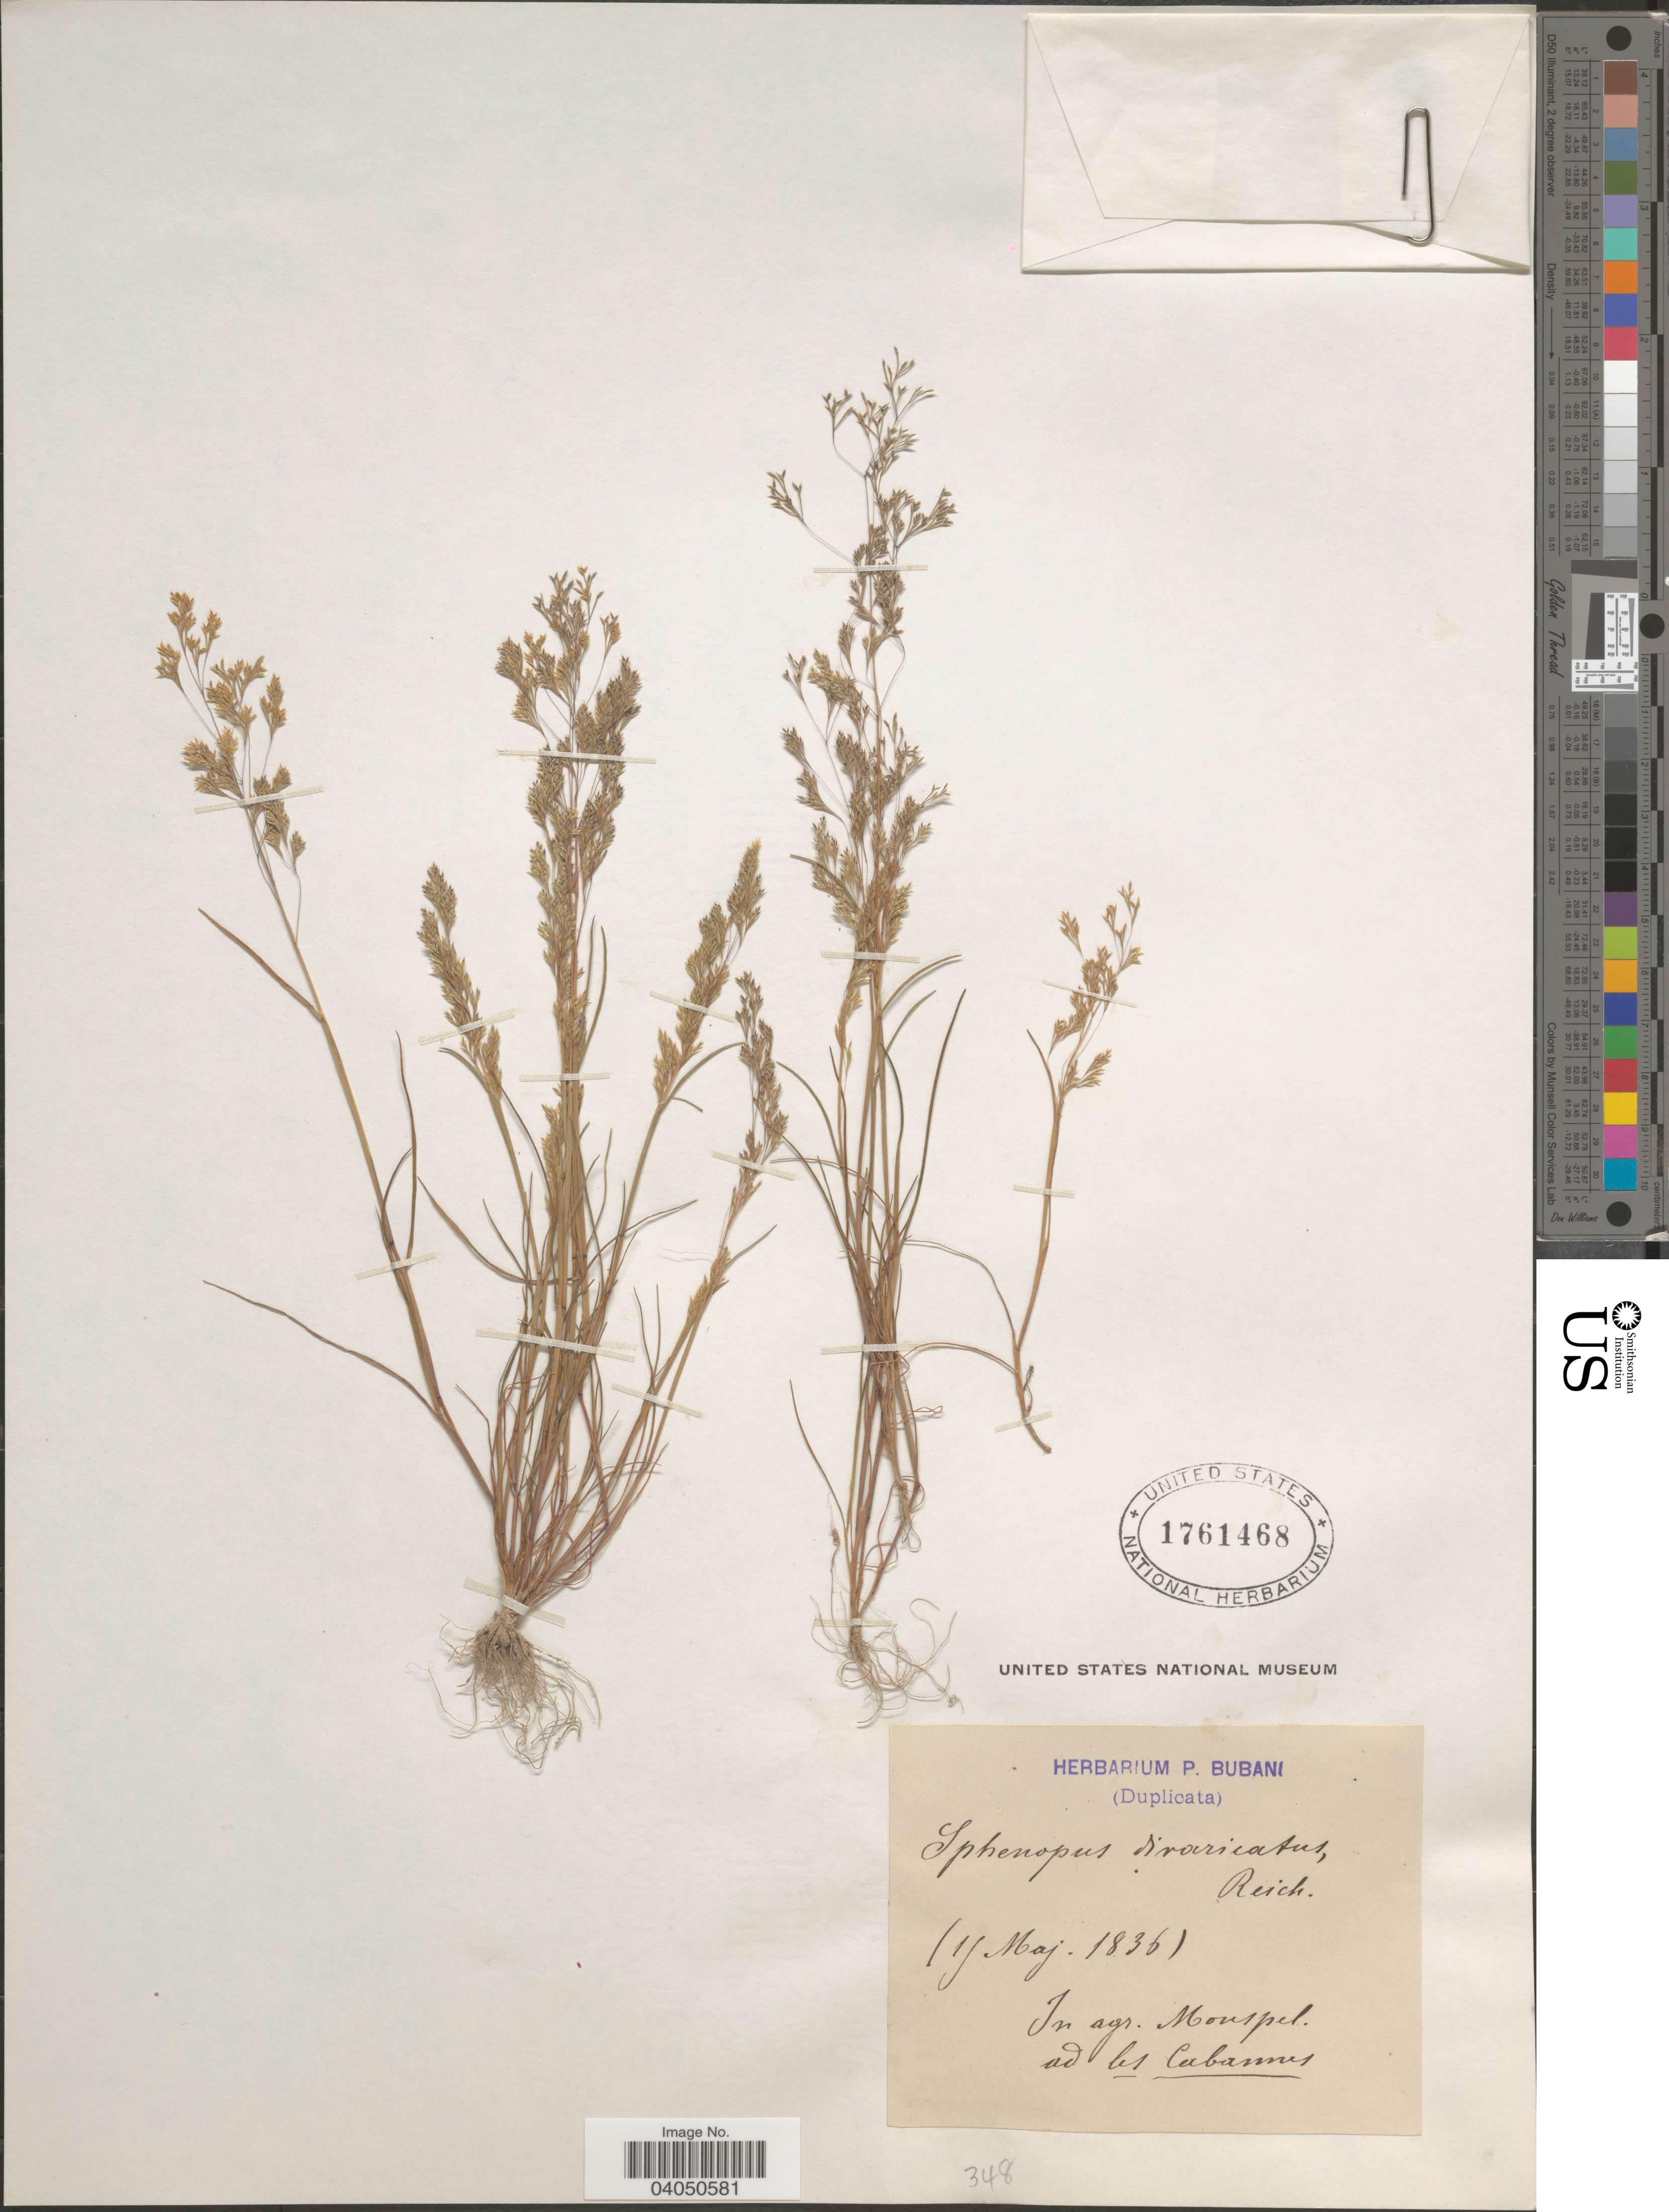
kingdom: Plantae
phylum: Tracheophyta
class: Liliopsida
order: Poales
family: Poaceae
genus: Sphenopus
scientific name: Sphenopus divaricatus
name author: (Gouan) Rchb.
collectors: ex herb. P. Bubani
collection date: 1836-05-15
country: France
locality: In agr. Monspel. ad les Cabannes.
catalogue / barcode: US 1761468